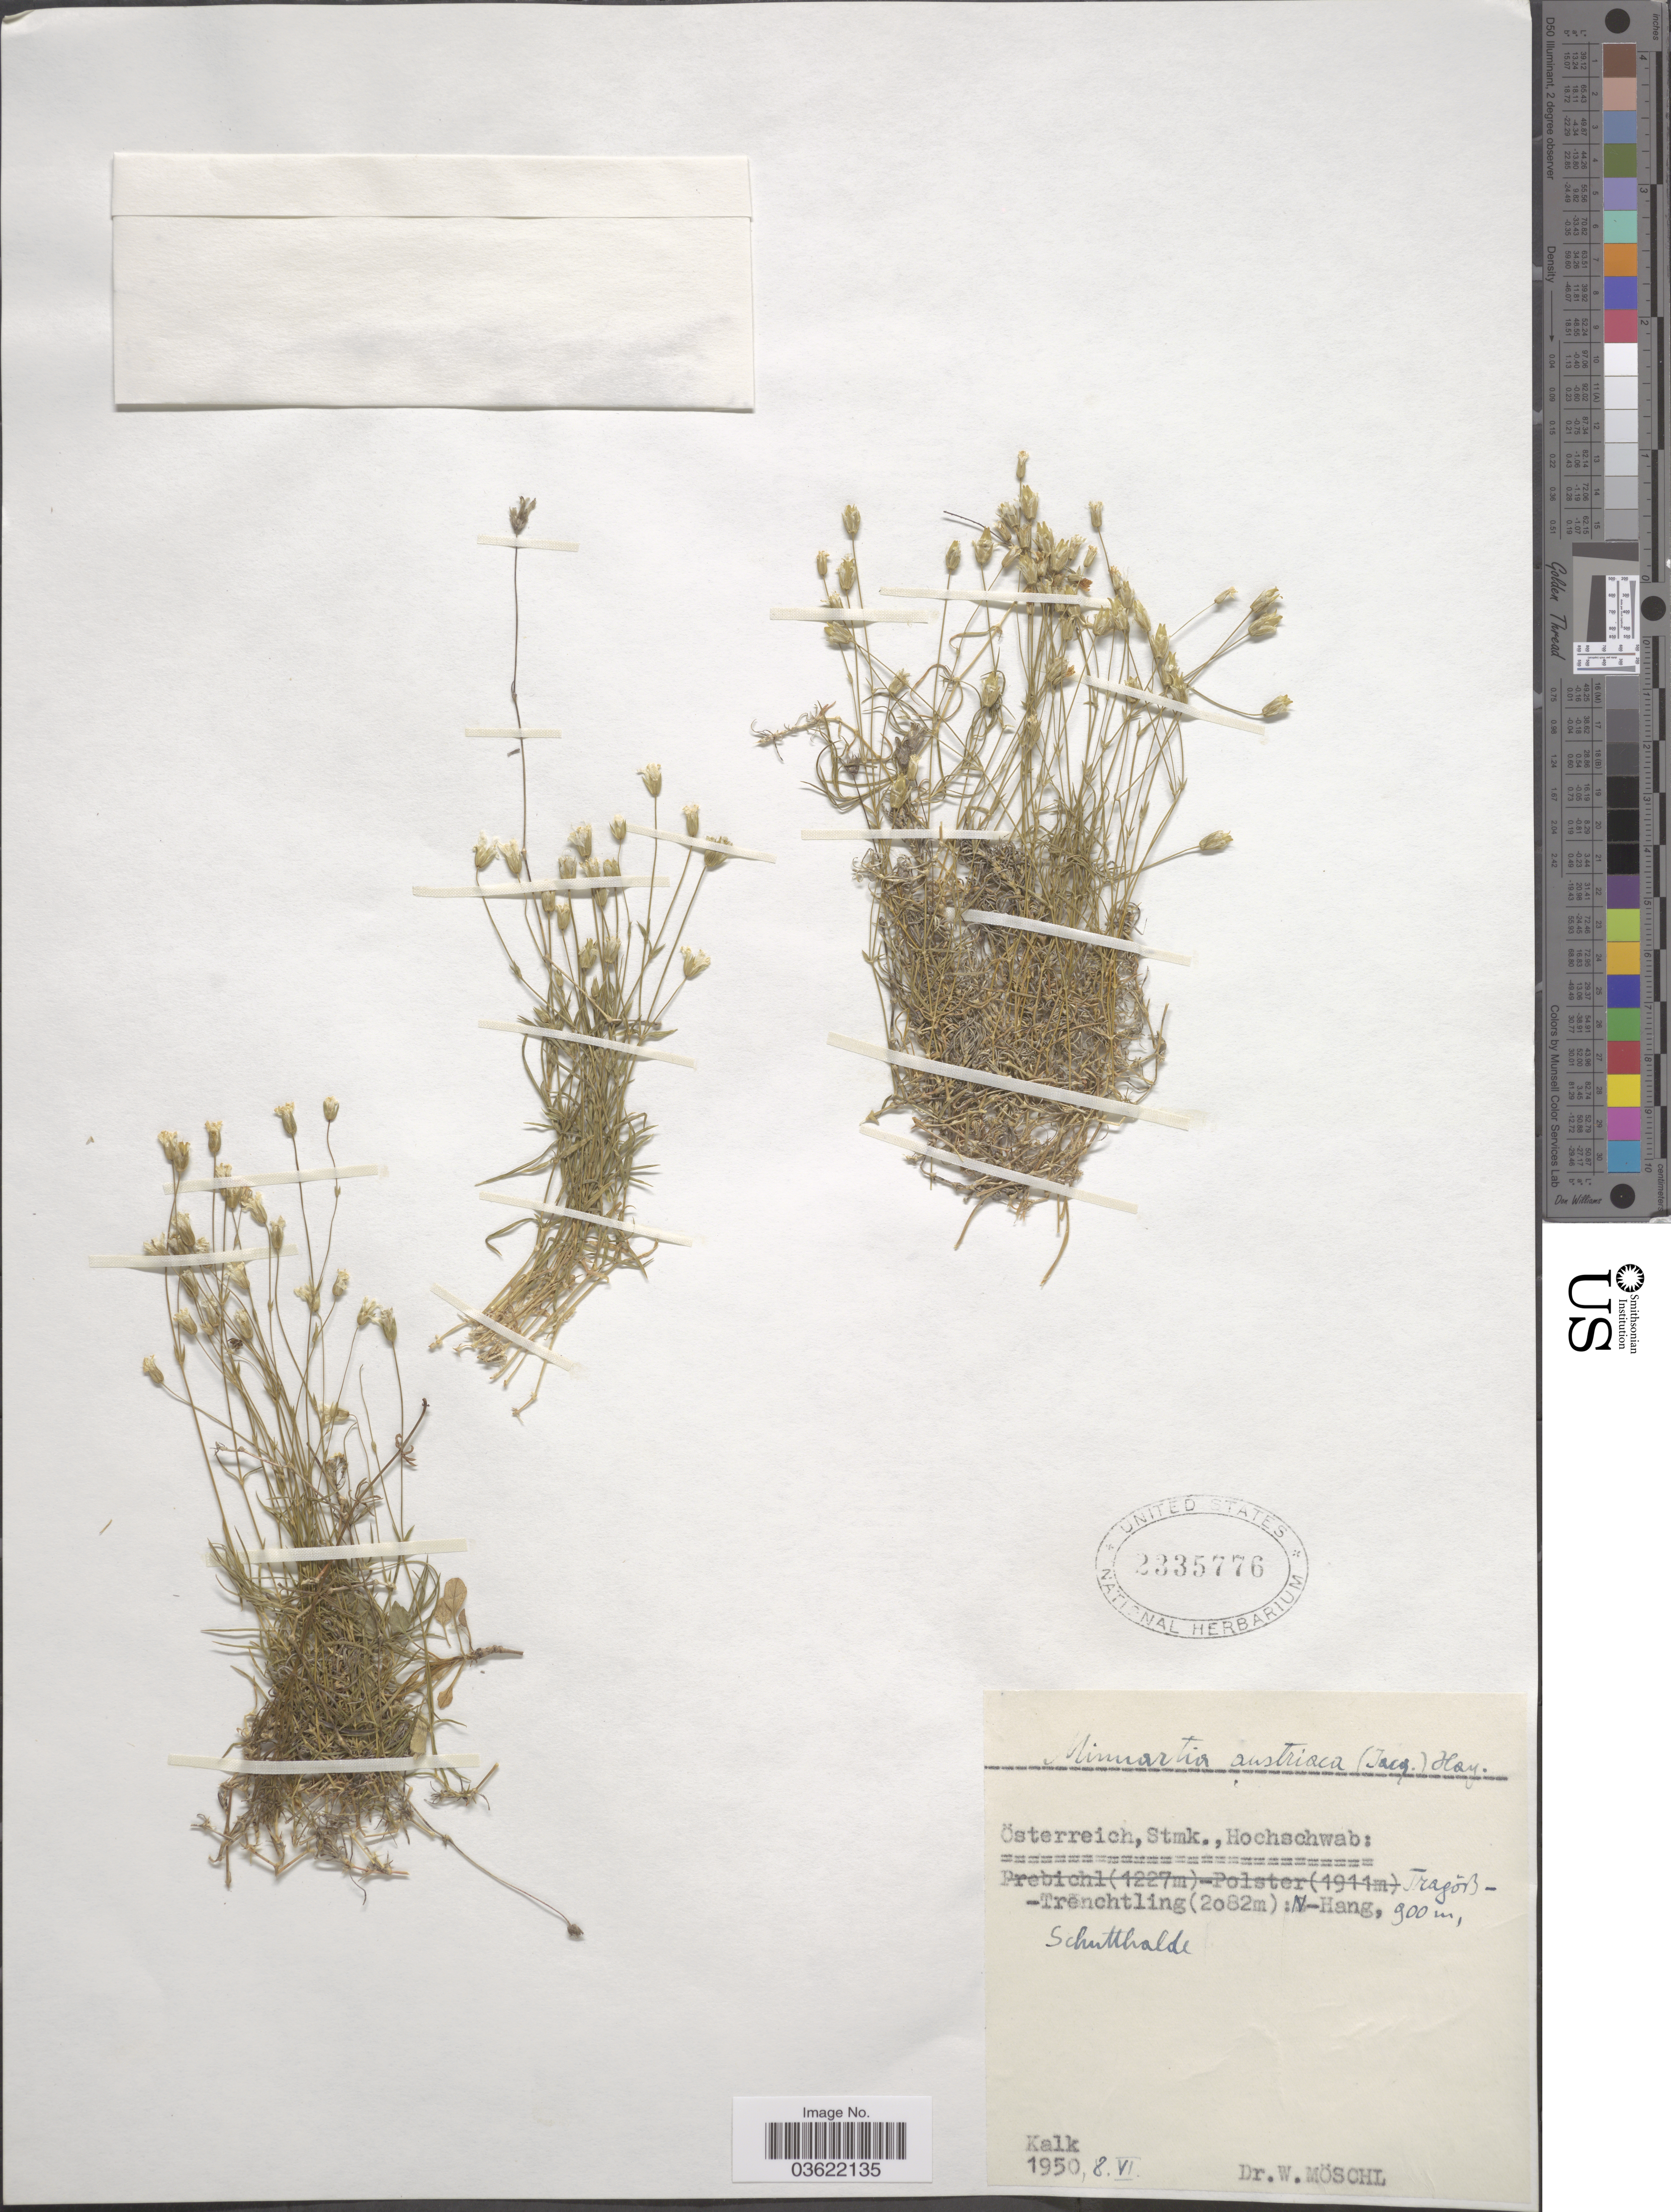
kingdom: Plantae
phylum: Tracheophyta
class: Magnoliopsida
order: Caryophyllales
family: Caryophyllaceae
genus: Arenaria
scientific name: Arenaria austriaca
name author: Jacq.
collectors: W. Moschl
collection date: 1950-06-08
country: Austria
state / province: Steiermark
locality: Österreich, Stmk, Hochschwab: Tragŏss-Trënchtling.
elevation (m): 900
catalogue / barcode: US 2335776